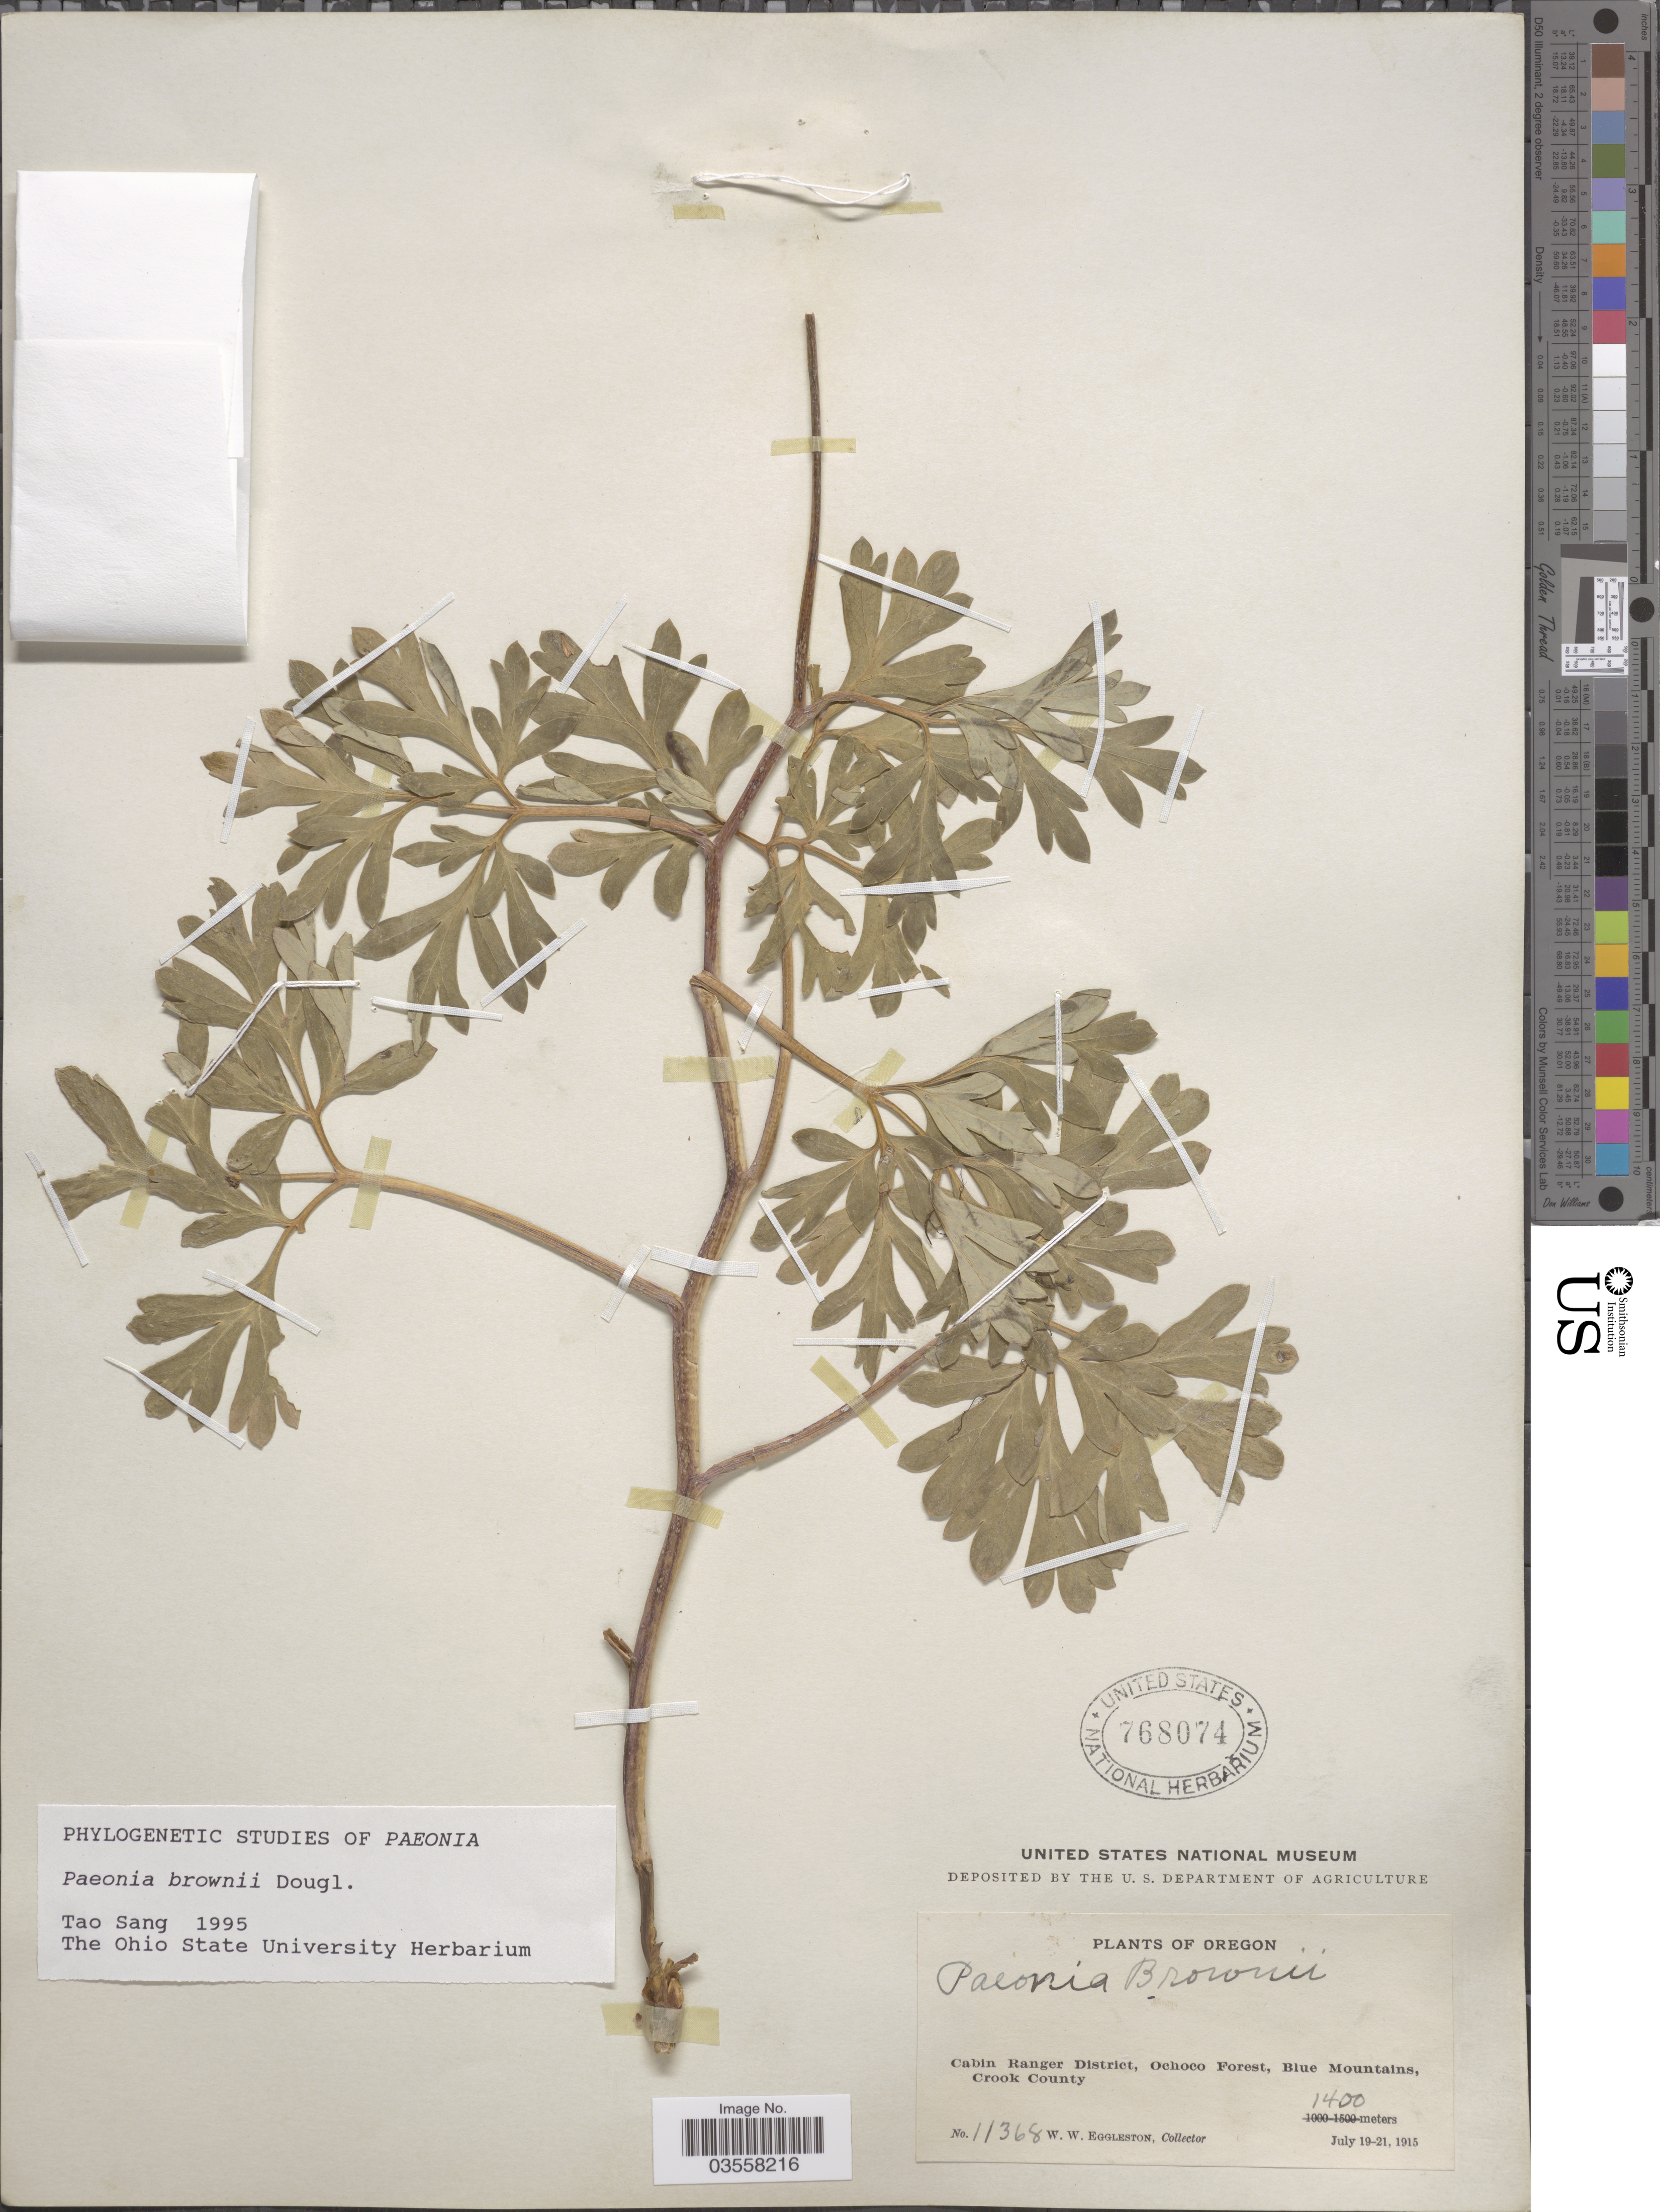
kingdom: Plantae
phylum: Tracheophyta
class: Magnoliopsida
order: Saxifragales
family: Paeoniaceae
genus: Paeonia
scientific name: Paeonia brownii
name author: Douglas ex Hook.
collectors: W. W. Eggleston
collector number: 11368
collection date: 1915-07-19/1915-07-21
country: United States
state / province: Oregon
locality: Cabin Ranger District, Ochoco Forest, Blue Mountains, Crook County.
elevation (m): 1400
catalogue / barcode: US 768074